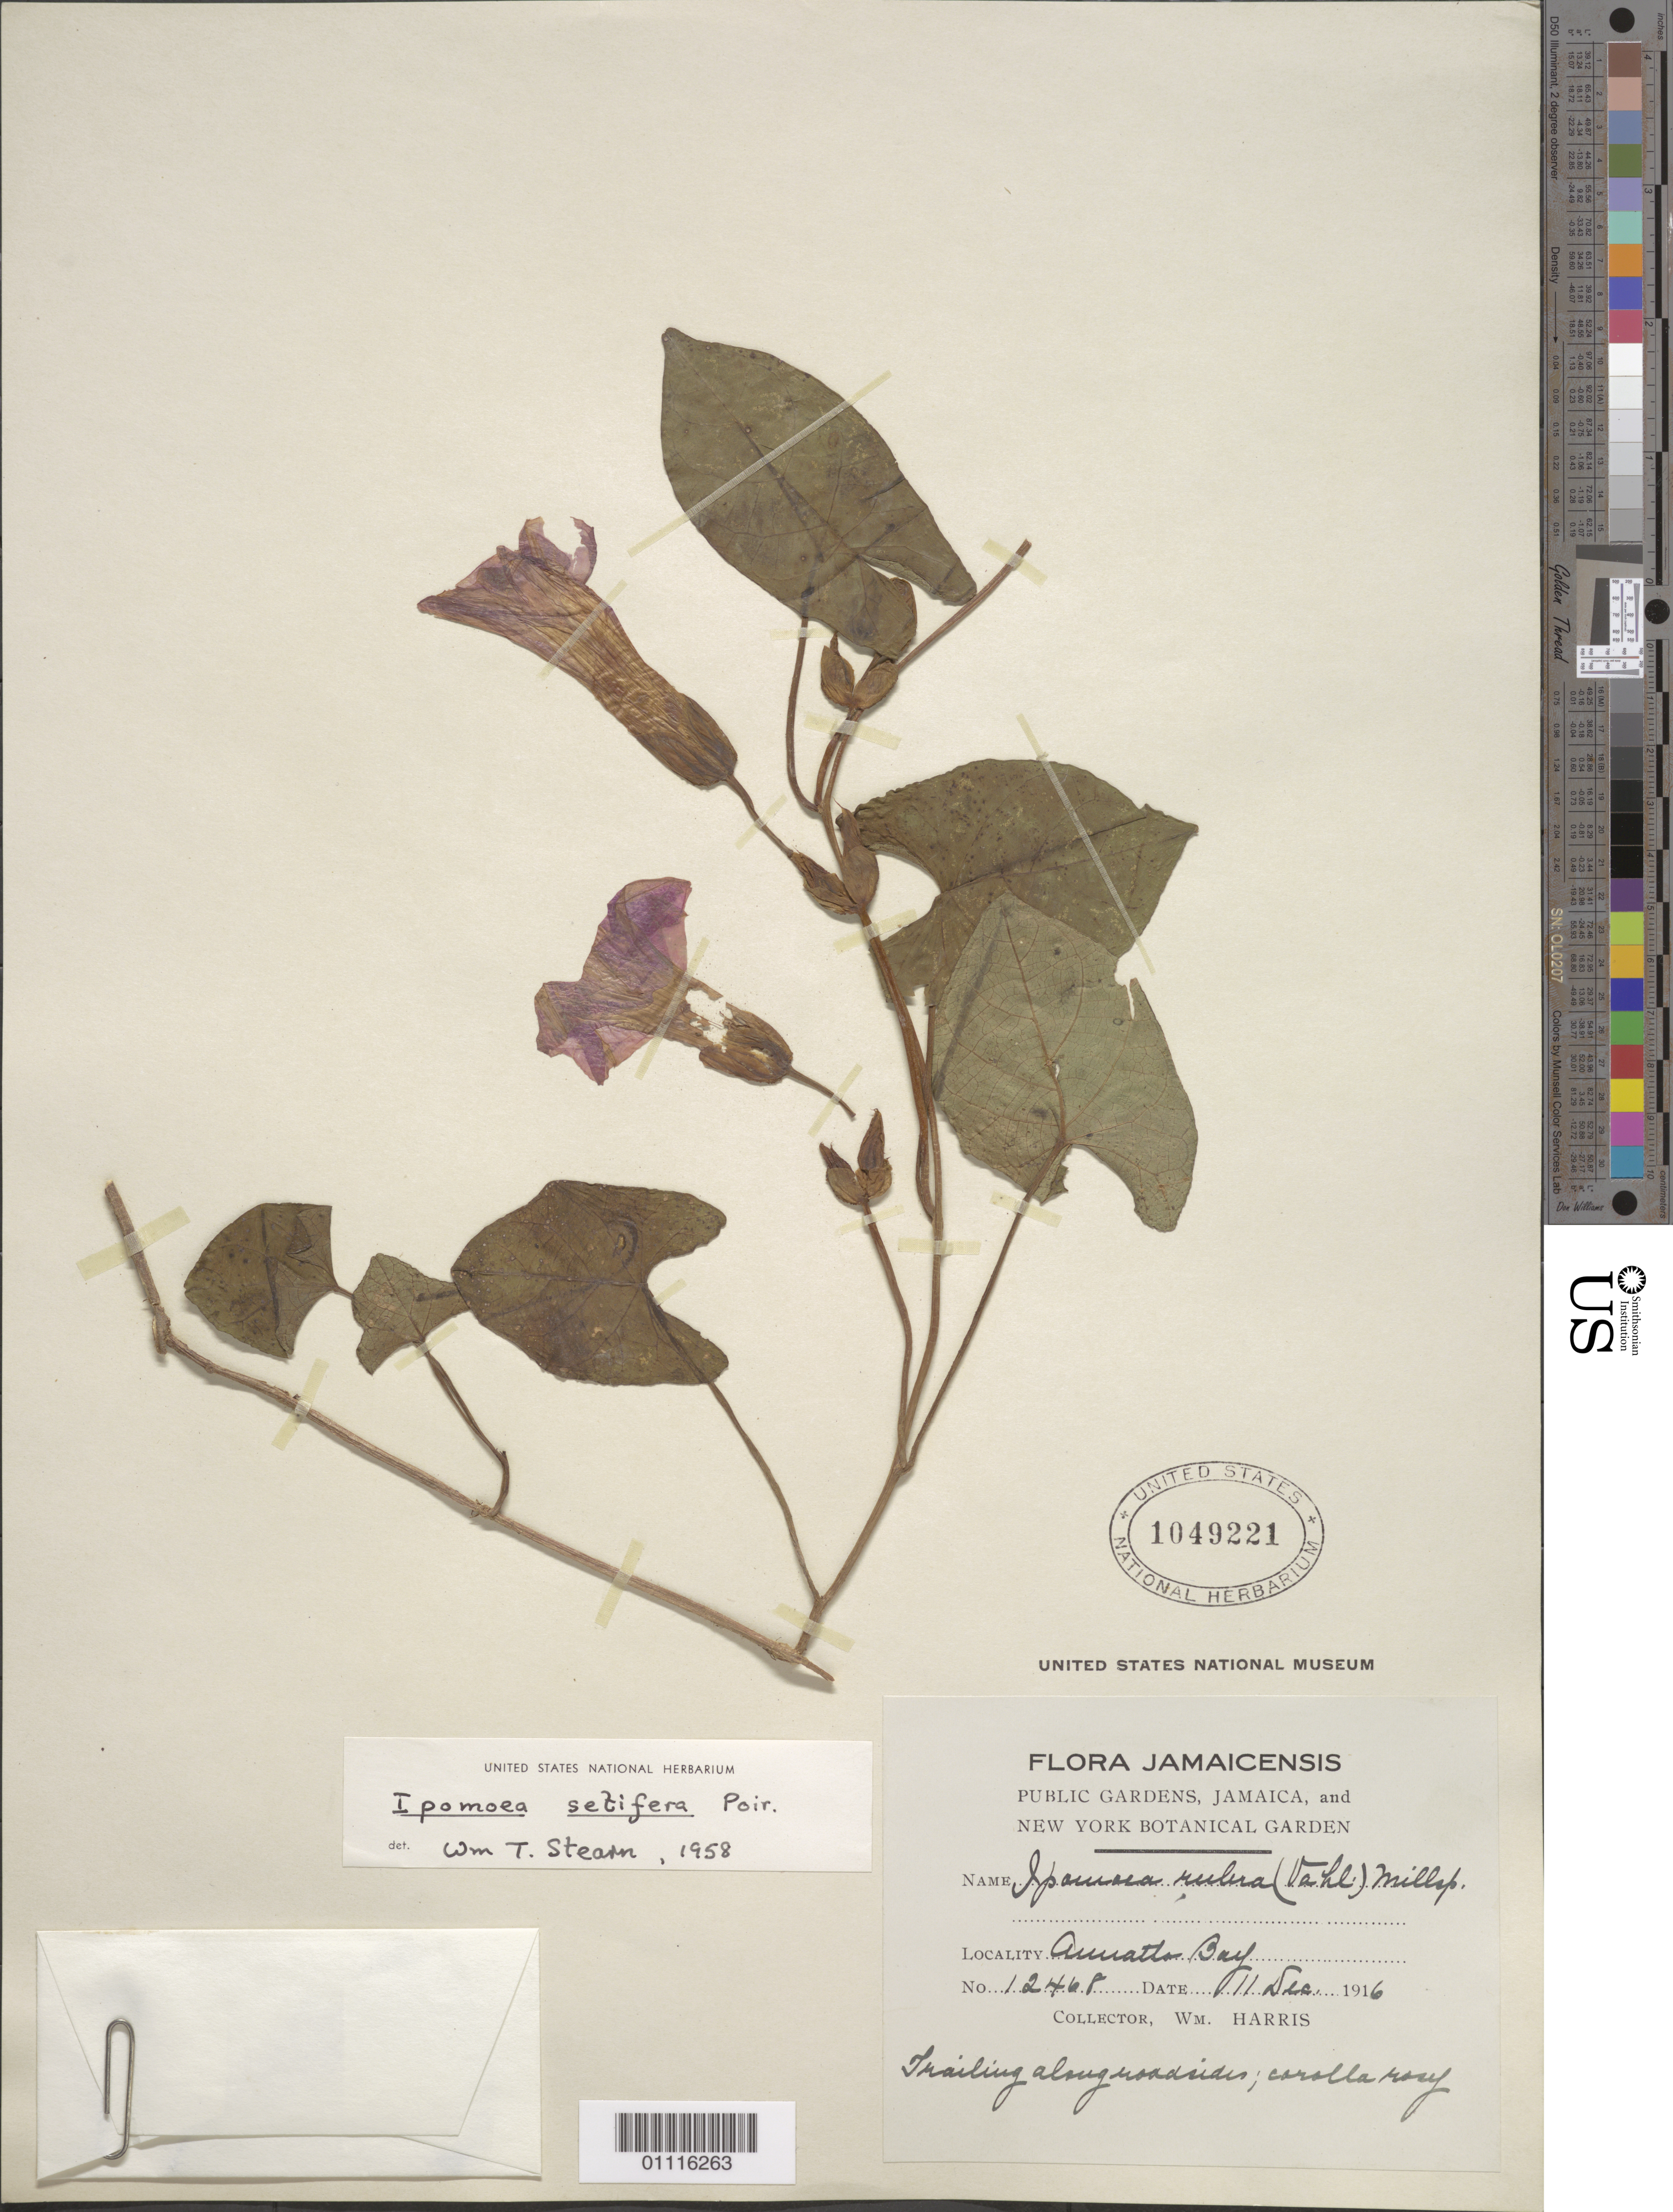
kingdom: Plantae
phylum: Tracheophyta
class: Magnoliopsida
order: Solanales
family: Convolvulaceae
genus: Ipomoea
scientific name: Ipomoea setifera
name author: Poir.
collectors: W. Harris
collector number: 12468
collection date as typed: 11 Dec 1916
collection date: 1916-12-11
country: Jamaica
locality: Annotto Bay. Trailing along roadsides.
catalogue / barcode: US 1049221